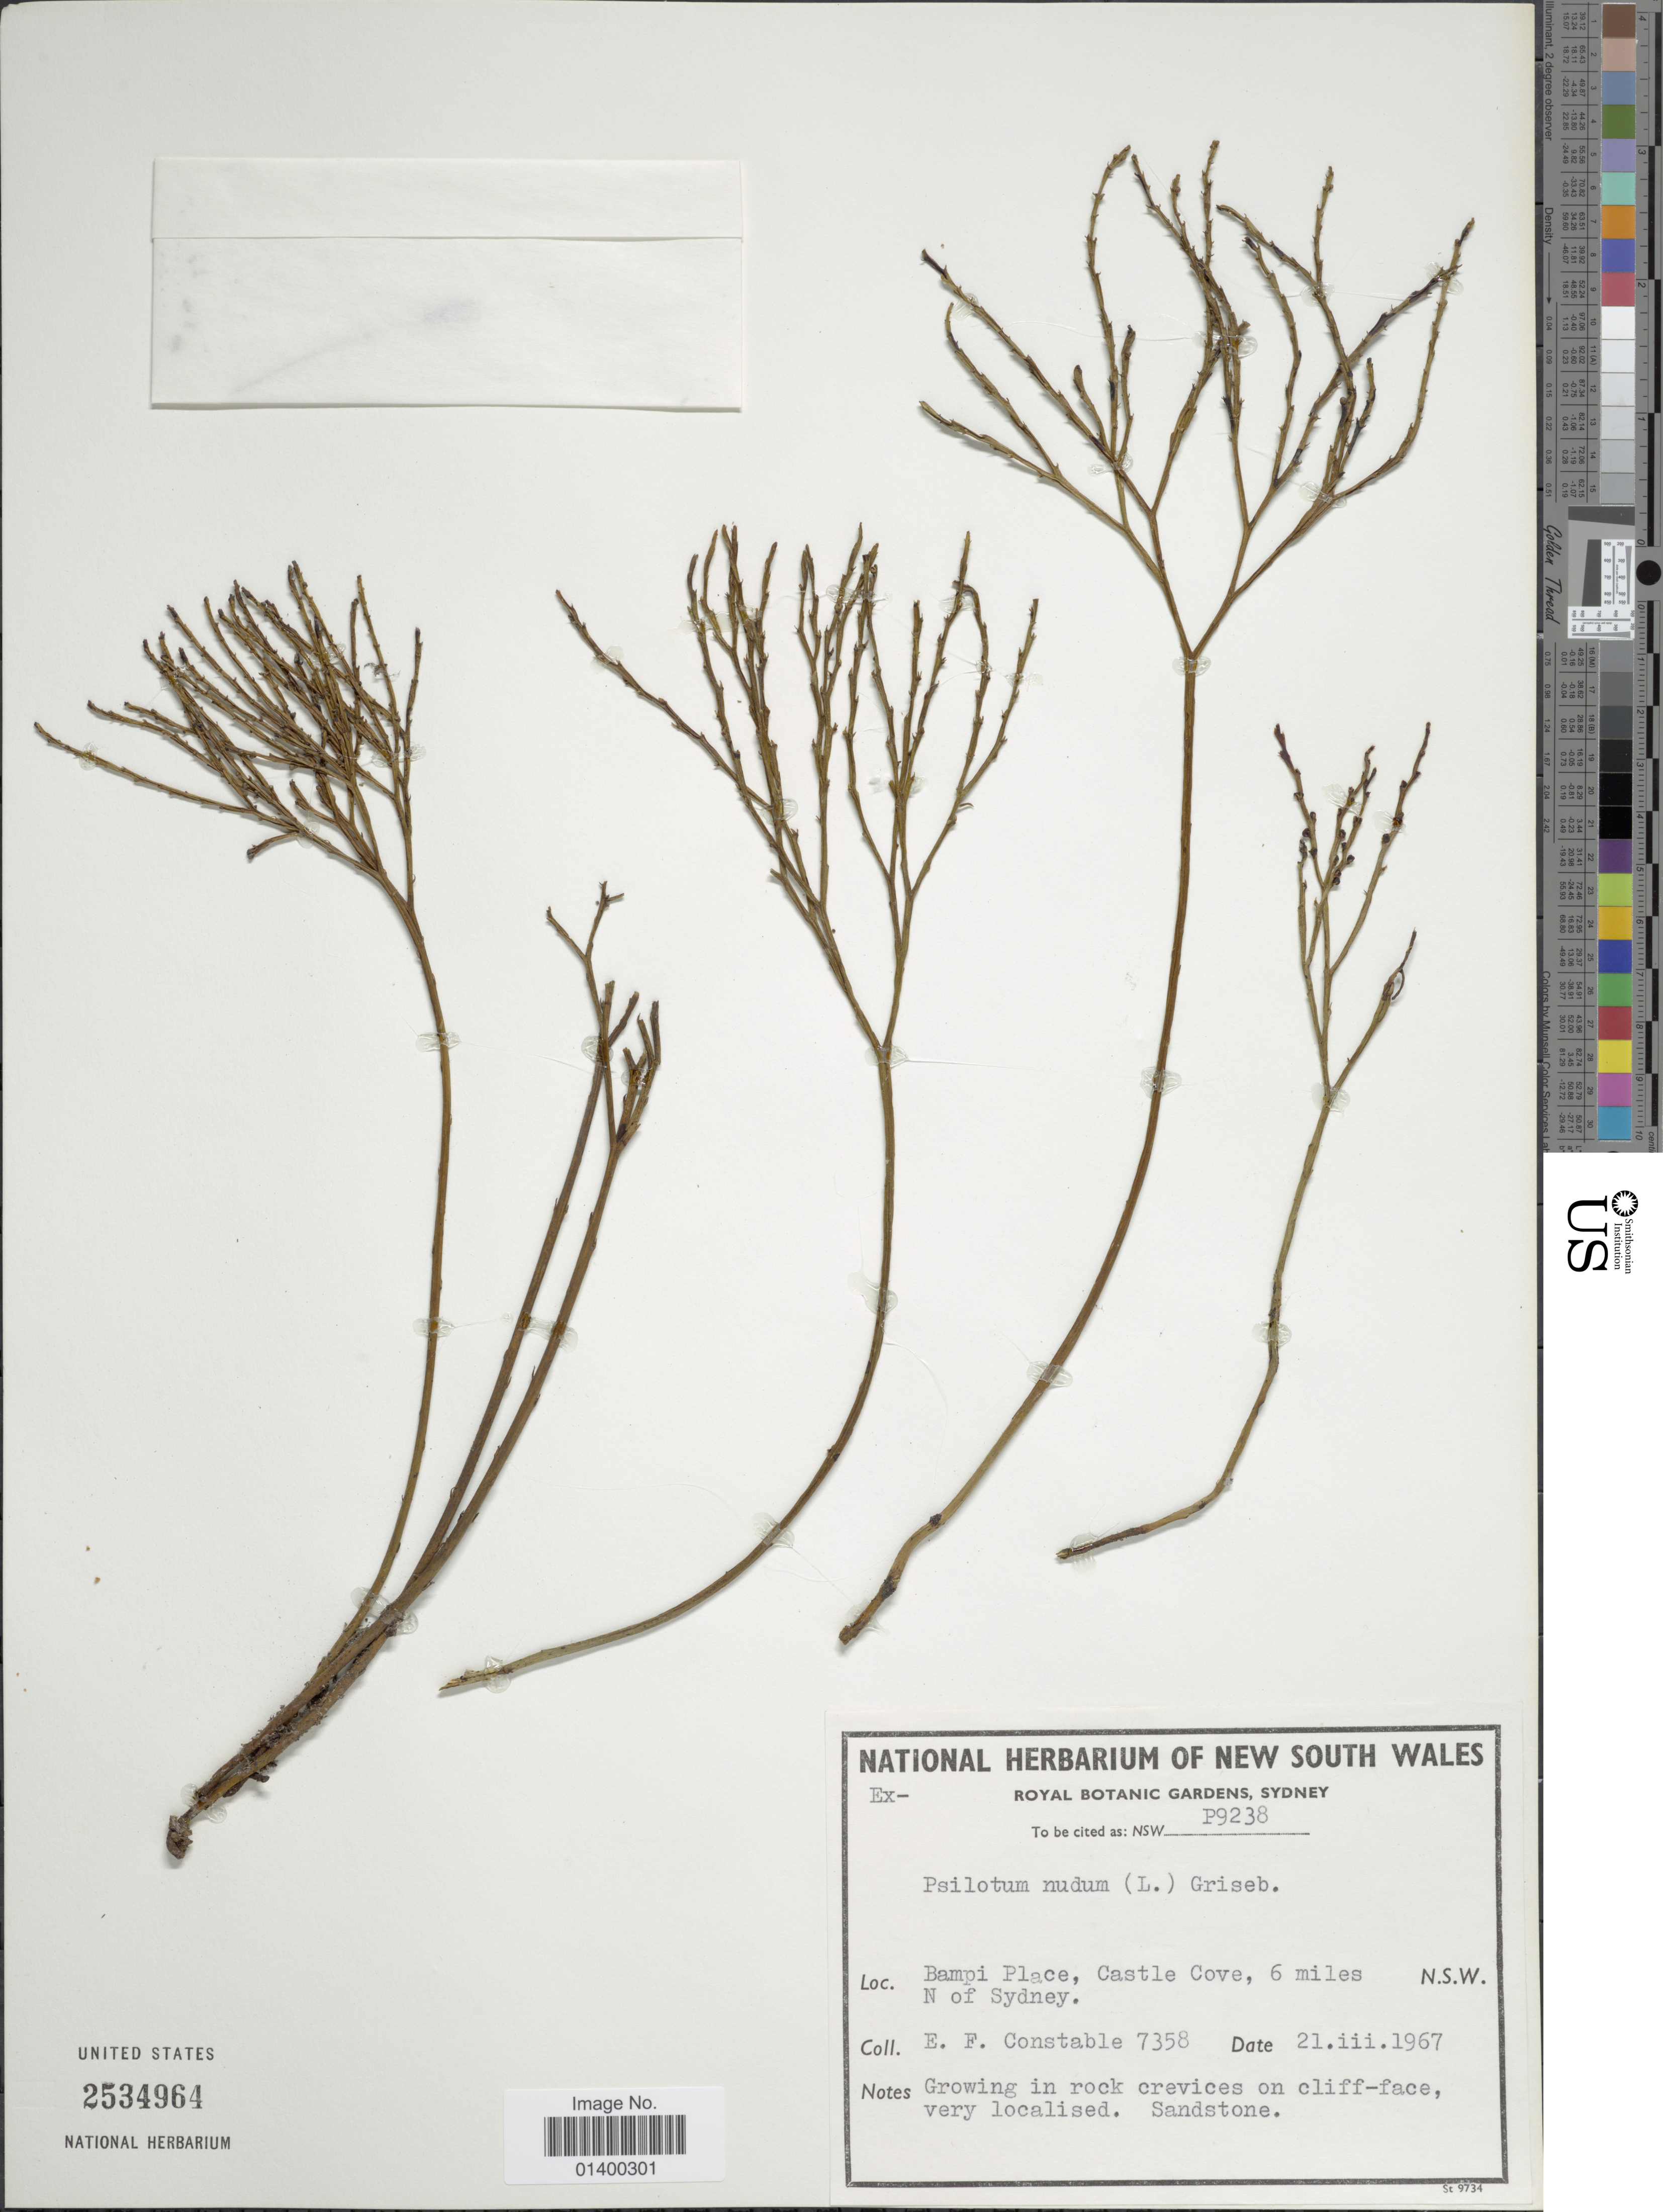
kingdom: Plantae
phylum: Tracheophyta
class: Polypodiopsida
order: Psilotales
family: Psilotaceae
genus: Psilotum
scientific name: Psilotum nudum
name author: (L.) P. Beauv.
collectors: E. F. Constable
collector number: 7358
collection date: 1967-03-21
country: Australia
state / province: New South Wales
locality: Bampi Place, Castle Cove, 6 miles N of Sydney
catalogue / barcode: US 2534964